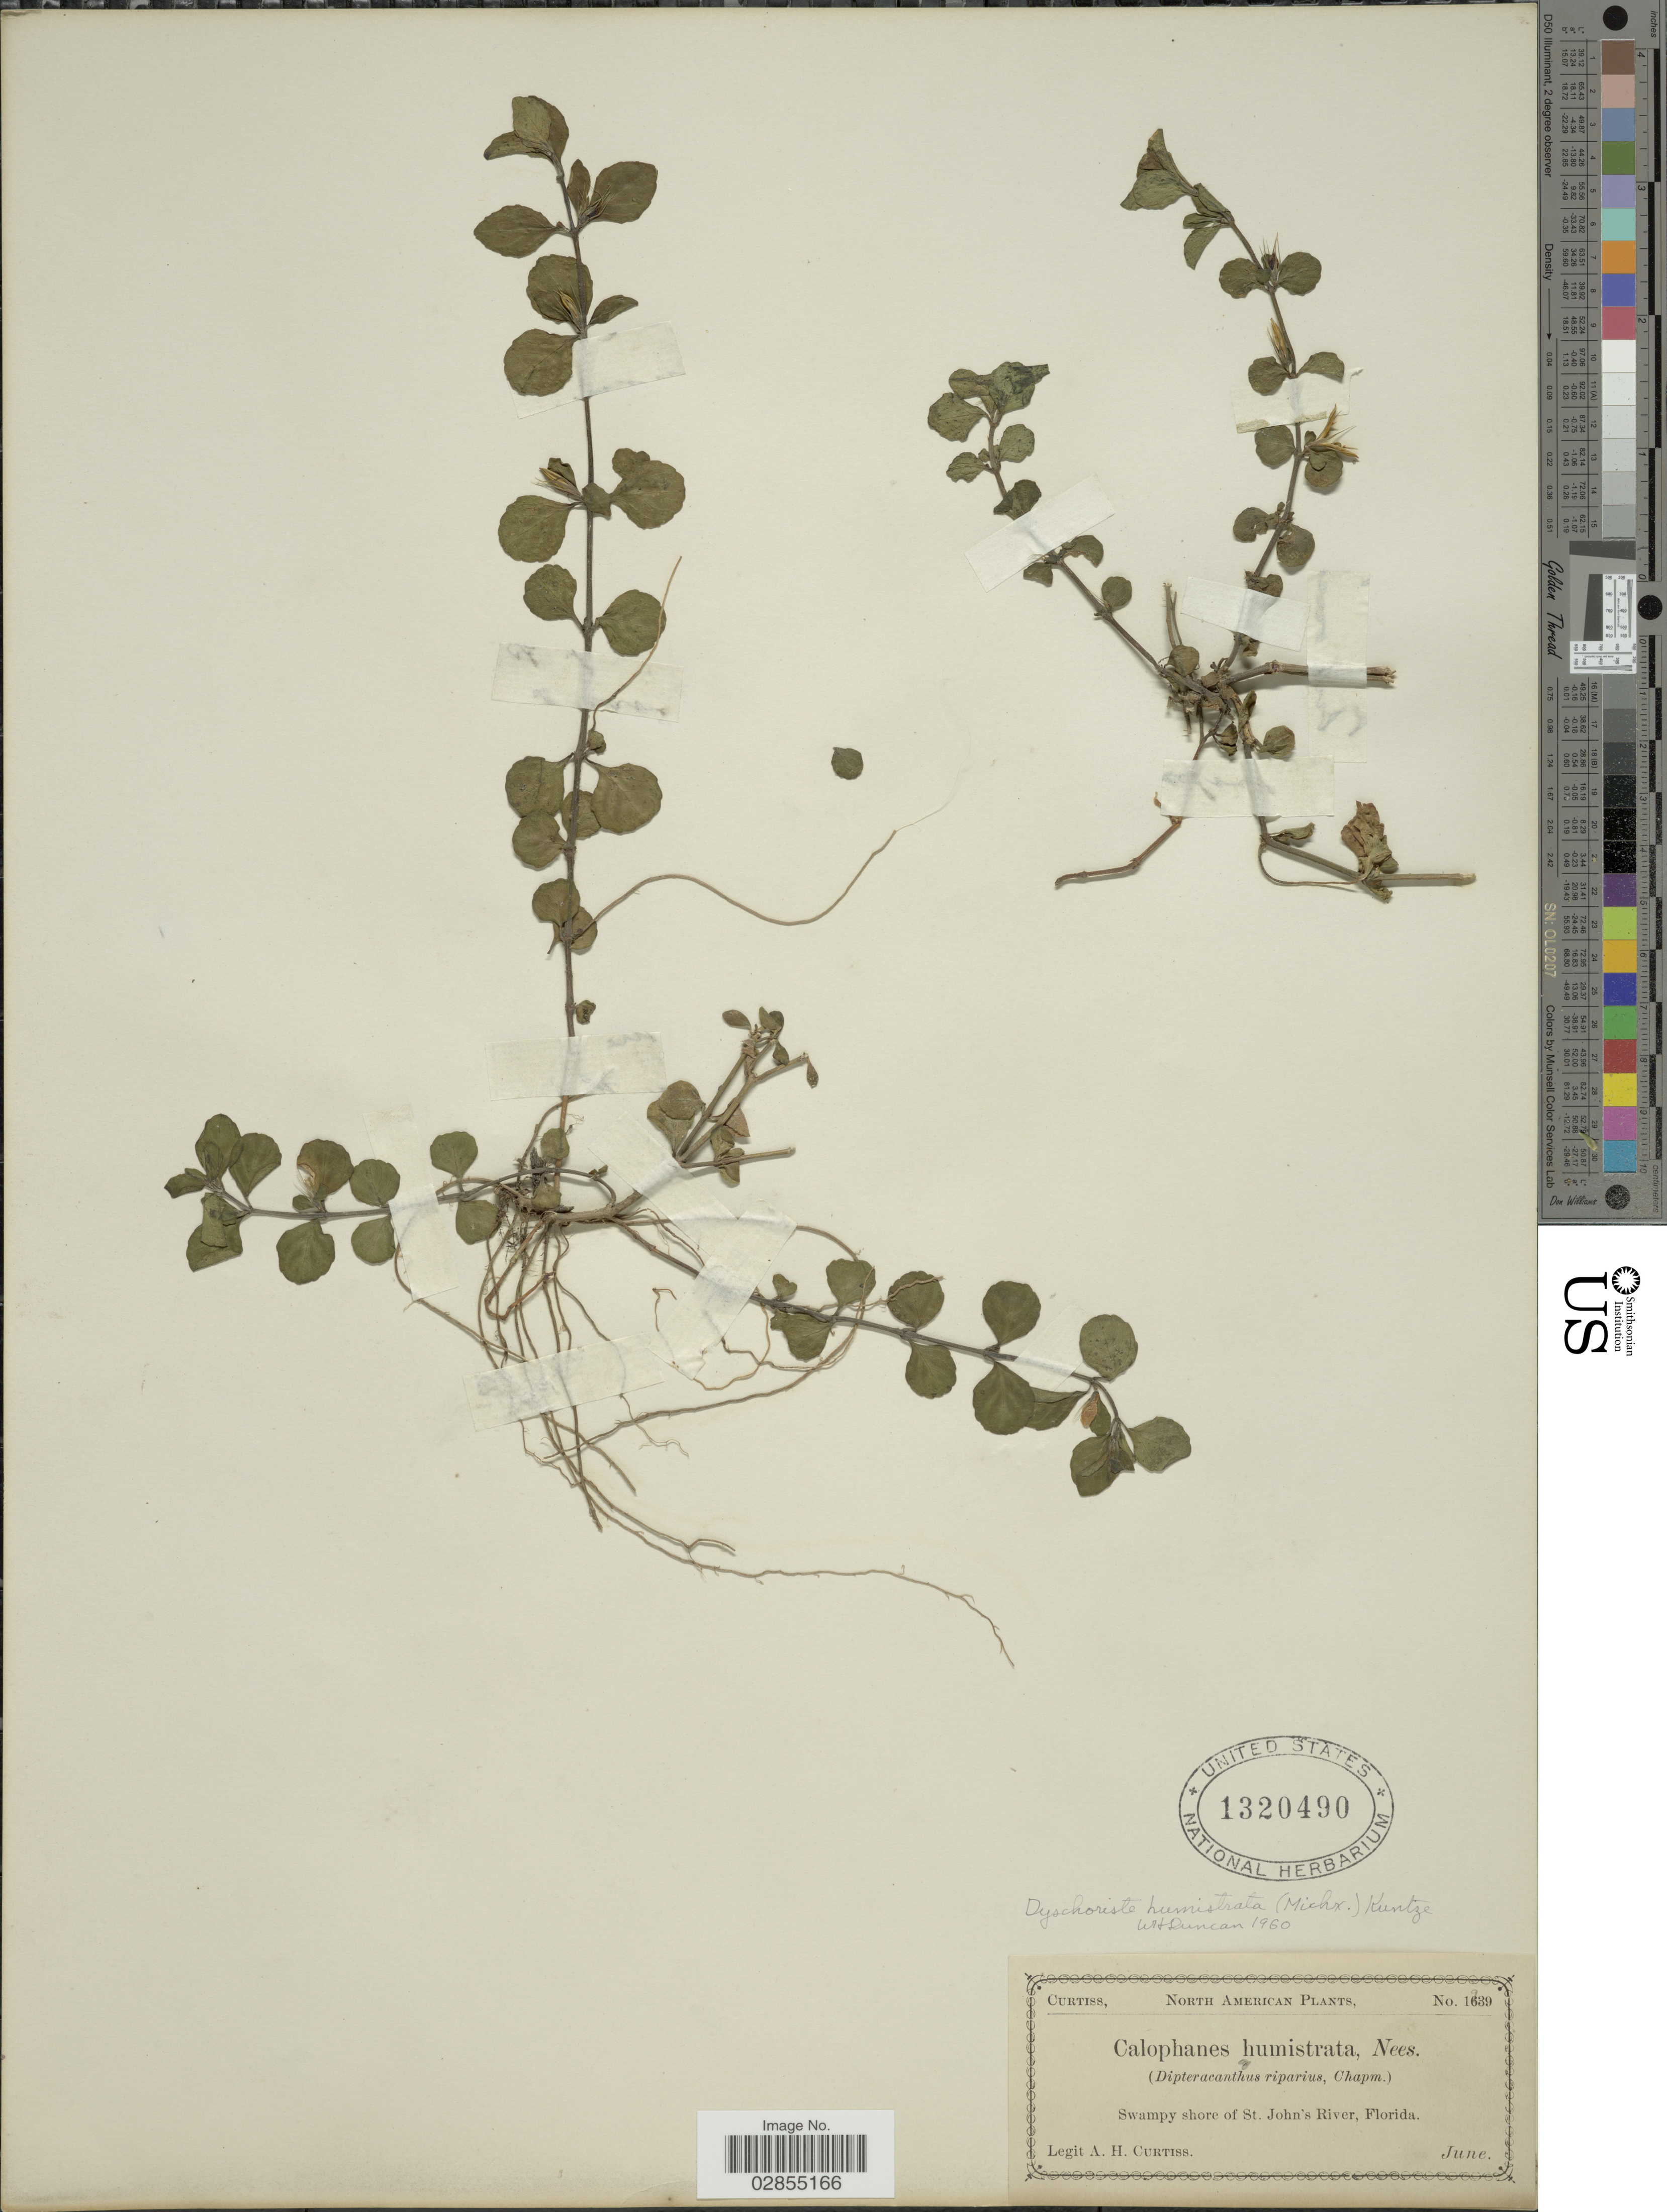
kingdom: Plantae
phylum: Tracheophyta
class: Magnoliopsida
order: Lamiales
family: Acanthaceae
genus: Dyschoriste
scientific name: Dyschoriste humistrata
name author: (Shuttlew. ex Nees) Kuntze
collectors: A. H. Curtiss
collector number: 1939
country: United States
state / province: Florida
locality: Swampy shore of St. John's River.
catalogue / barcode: US 1320490